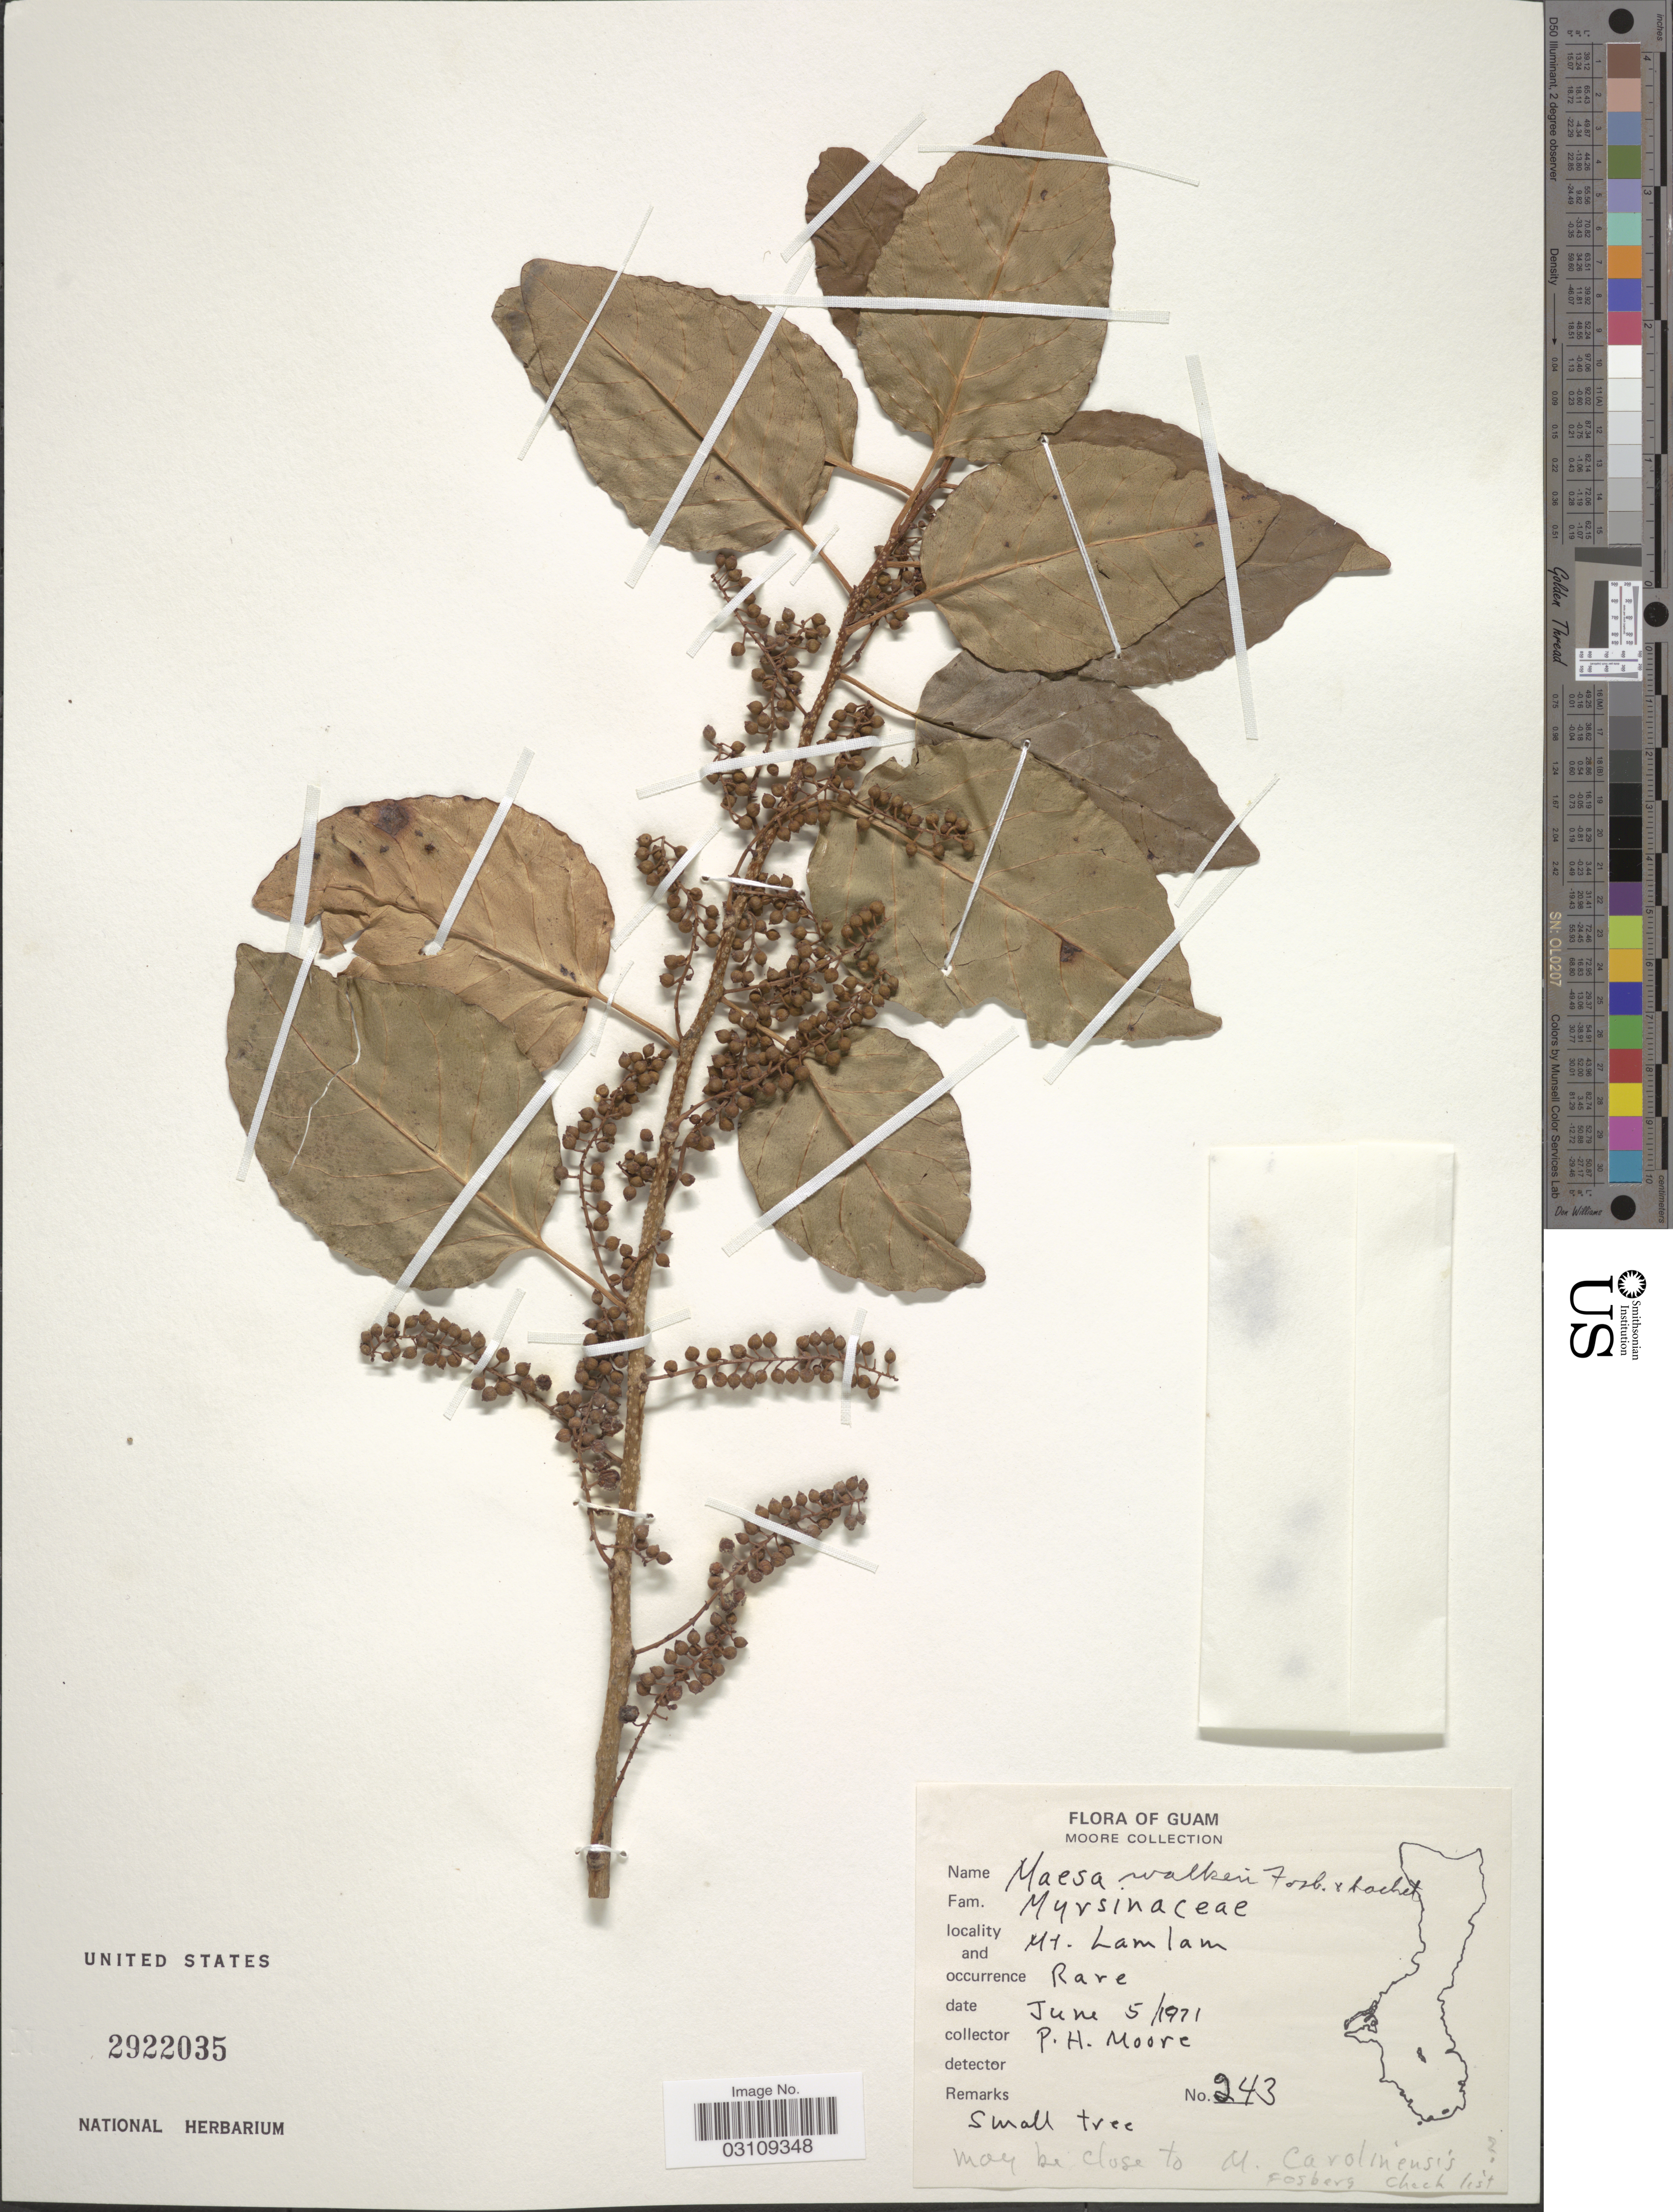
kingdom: Plantae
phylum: Tracheophyta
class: Magnoliopsida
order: Ericales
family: Primulaceae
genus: Maesa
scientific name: Maesa walkeri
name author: Fosberg & Sachet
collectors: P. H. Moore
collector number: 243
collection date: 1971-06-05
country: Guam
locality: Mt. Lamlam.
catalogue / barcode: US 2922035